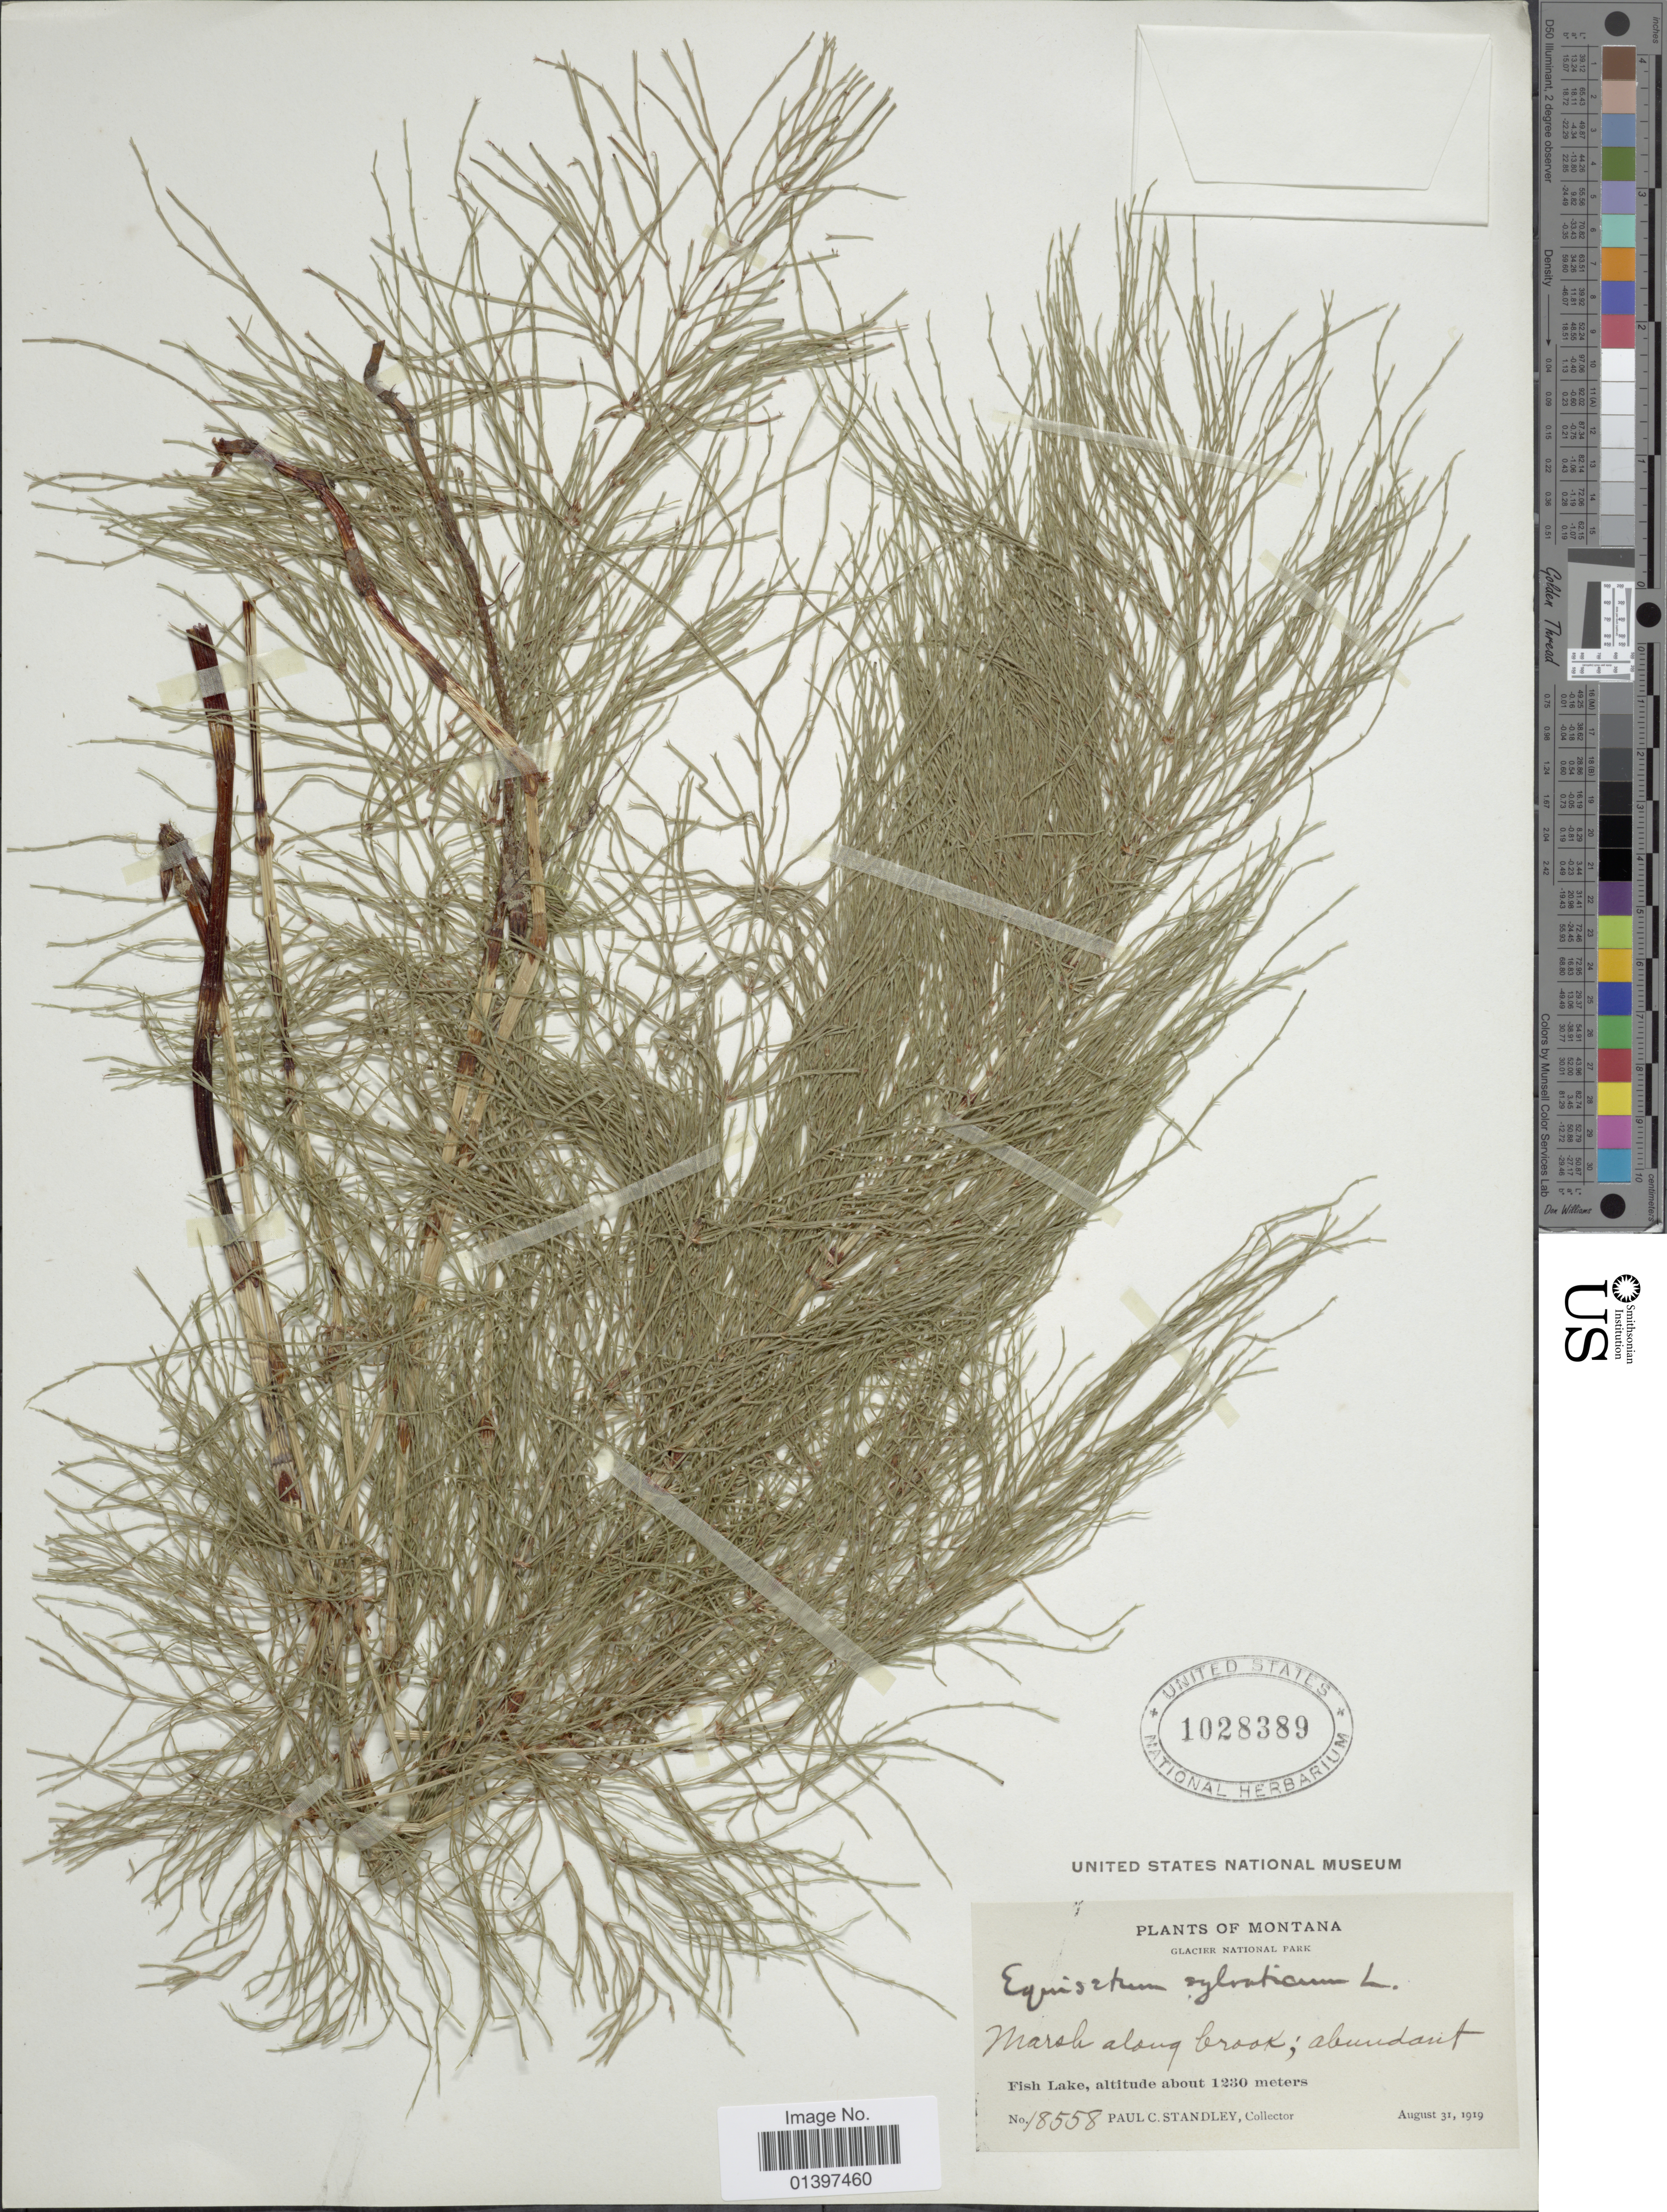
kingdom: Plantae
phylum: Tracheophyta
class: Polypodiopsida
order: Equisetales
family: Equisetaceae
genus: Equisetum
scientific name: Equisetum sylvaticum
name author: L.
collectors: P. C. Standley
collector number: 18558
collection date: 1919-08-31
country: United States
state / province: Montana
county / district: Flathead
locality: Glacier National Park, marsh along Crook, Fish Lake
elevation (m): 1230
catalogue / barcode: US 1028389